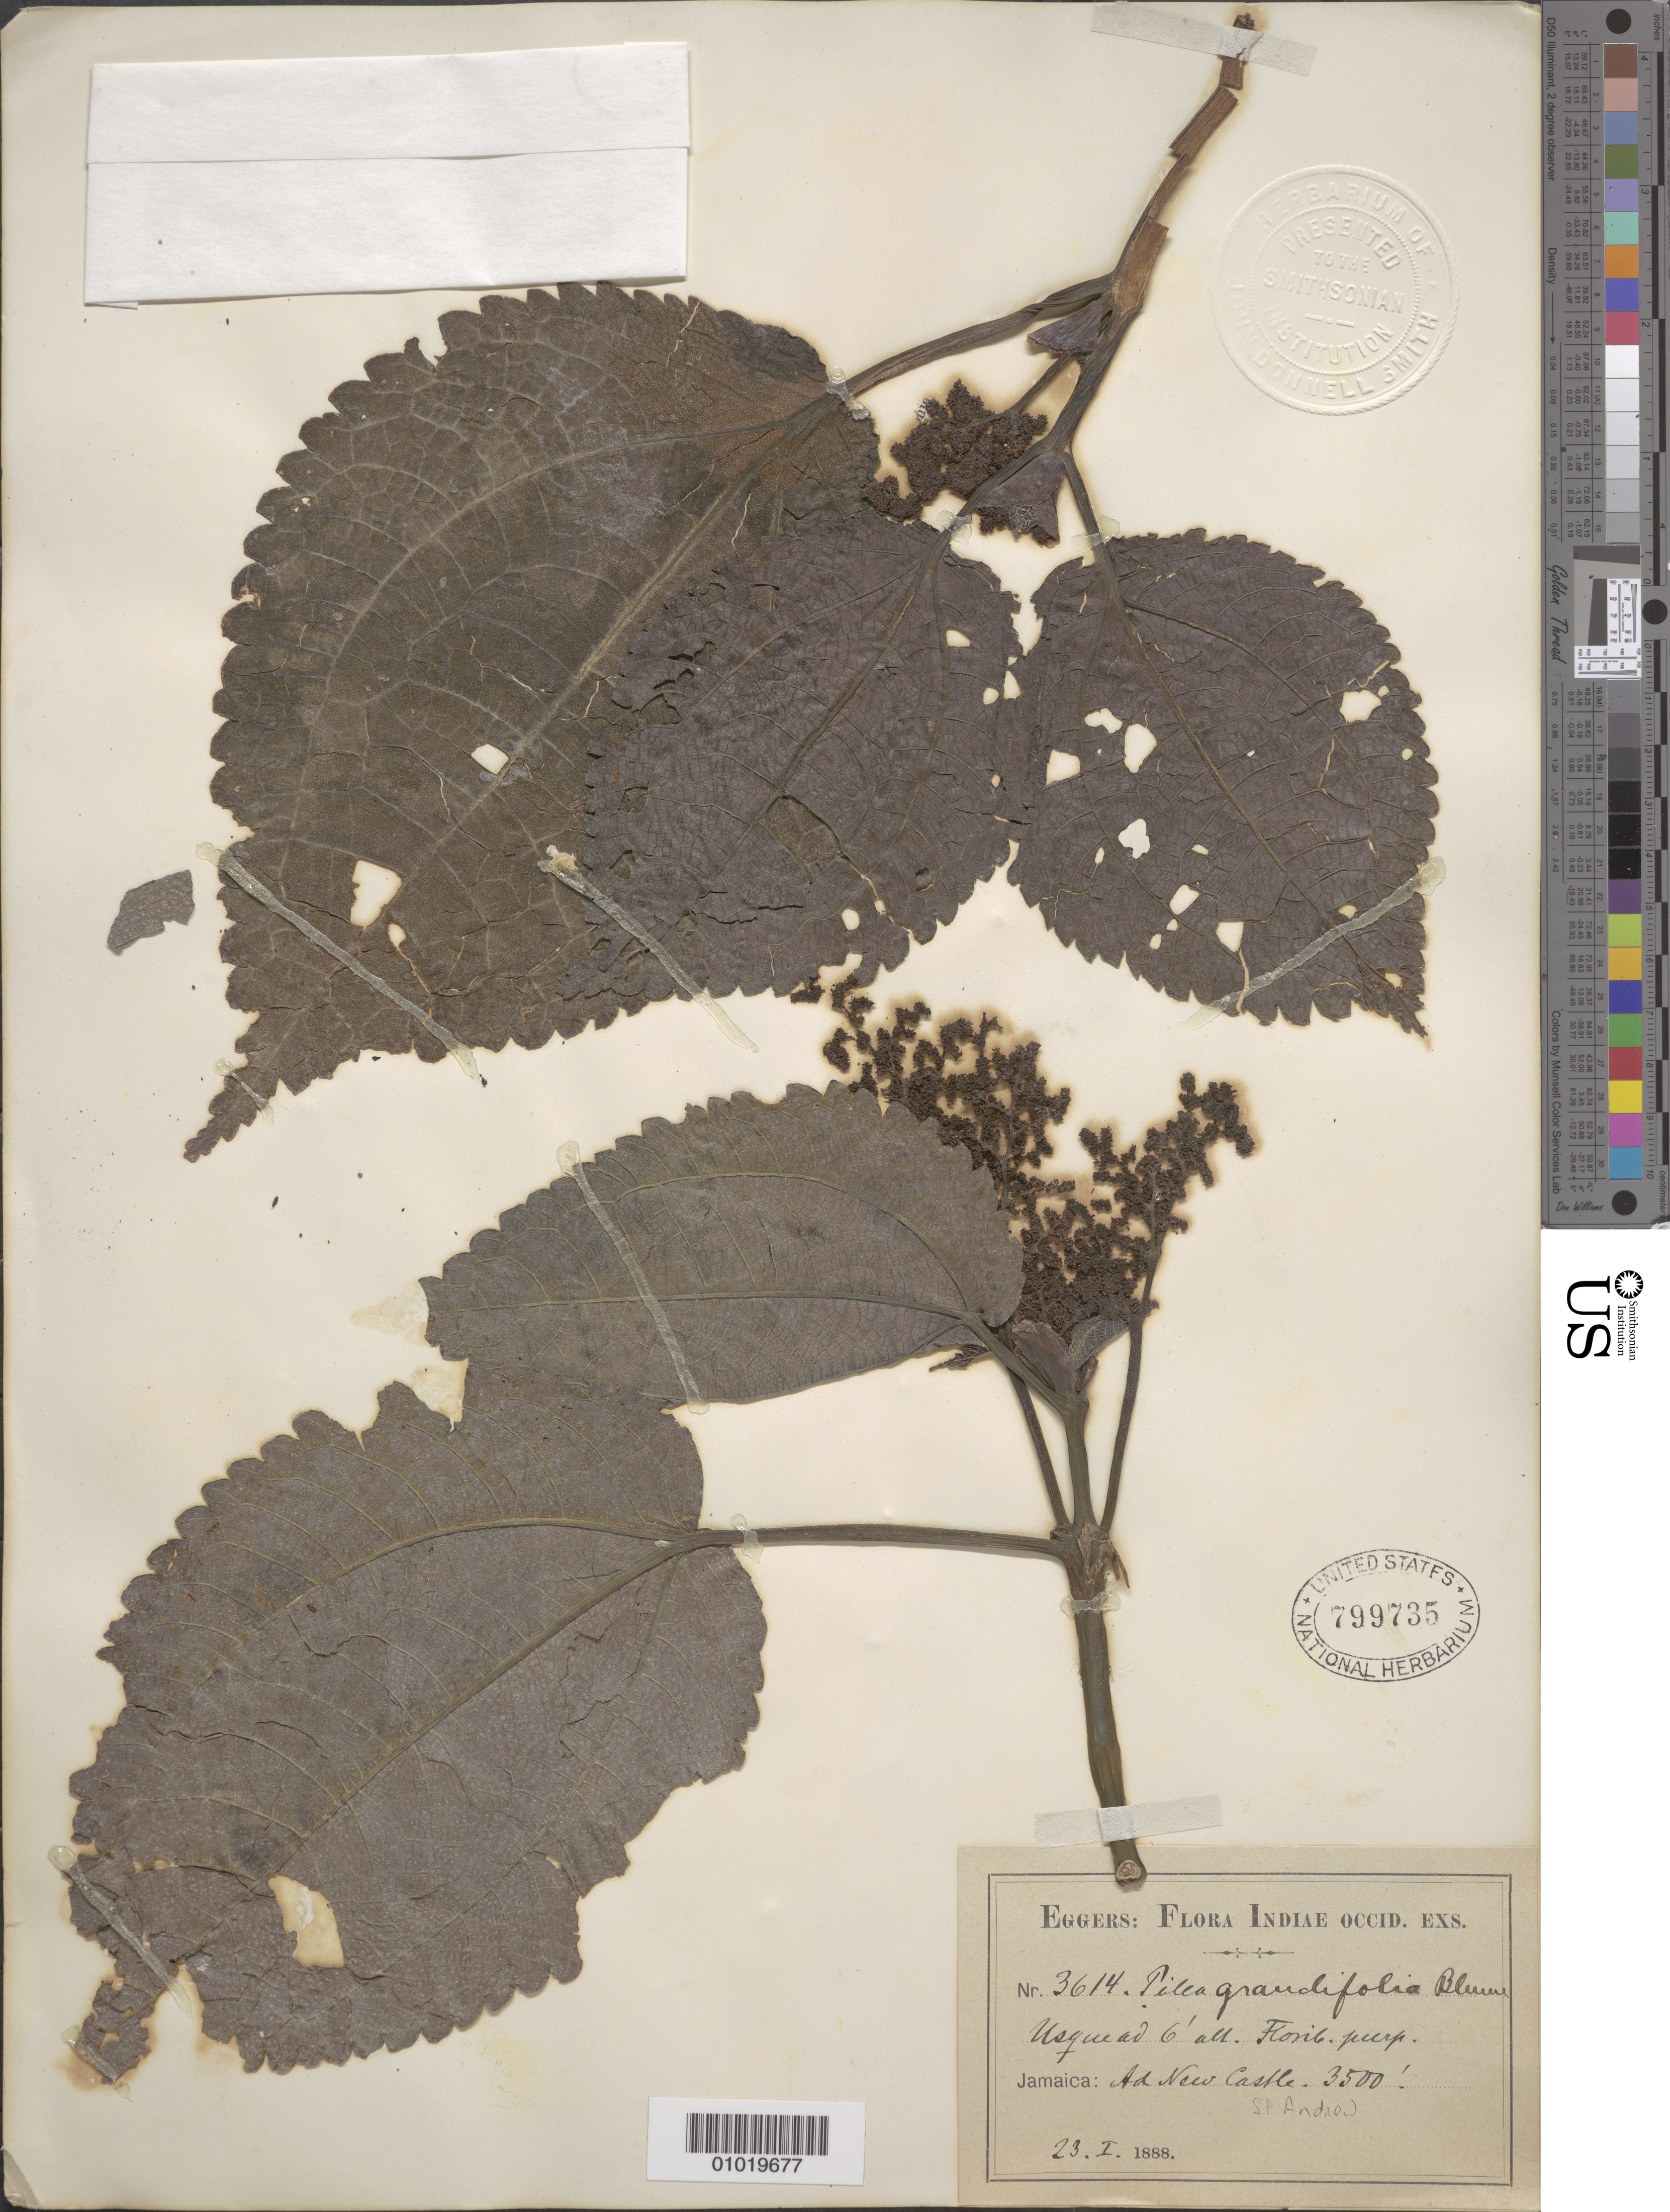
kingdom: Plantae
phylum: Tracheophyta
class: Magnoliopsida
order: Rosales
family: Urticaceae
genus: Pilea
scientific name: Pilea grandifolia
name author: (L.) Blume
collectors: H. F. A. von Eggers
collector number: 3614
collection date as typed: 23 Jan 1888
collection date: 1888-01-23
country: Jamaica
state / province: Saint Andrew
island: Jamaica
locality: Ad New Castle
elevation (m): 1067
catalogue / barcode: US 799735